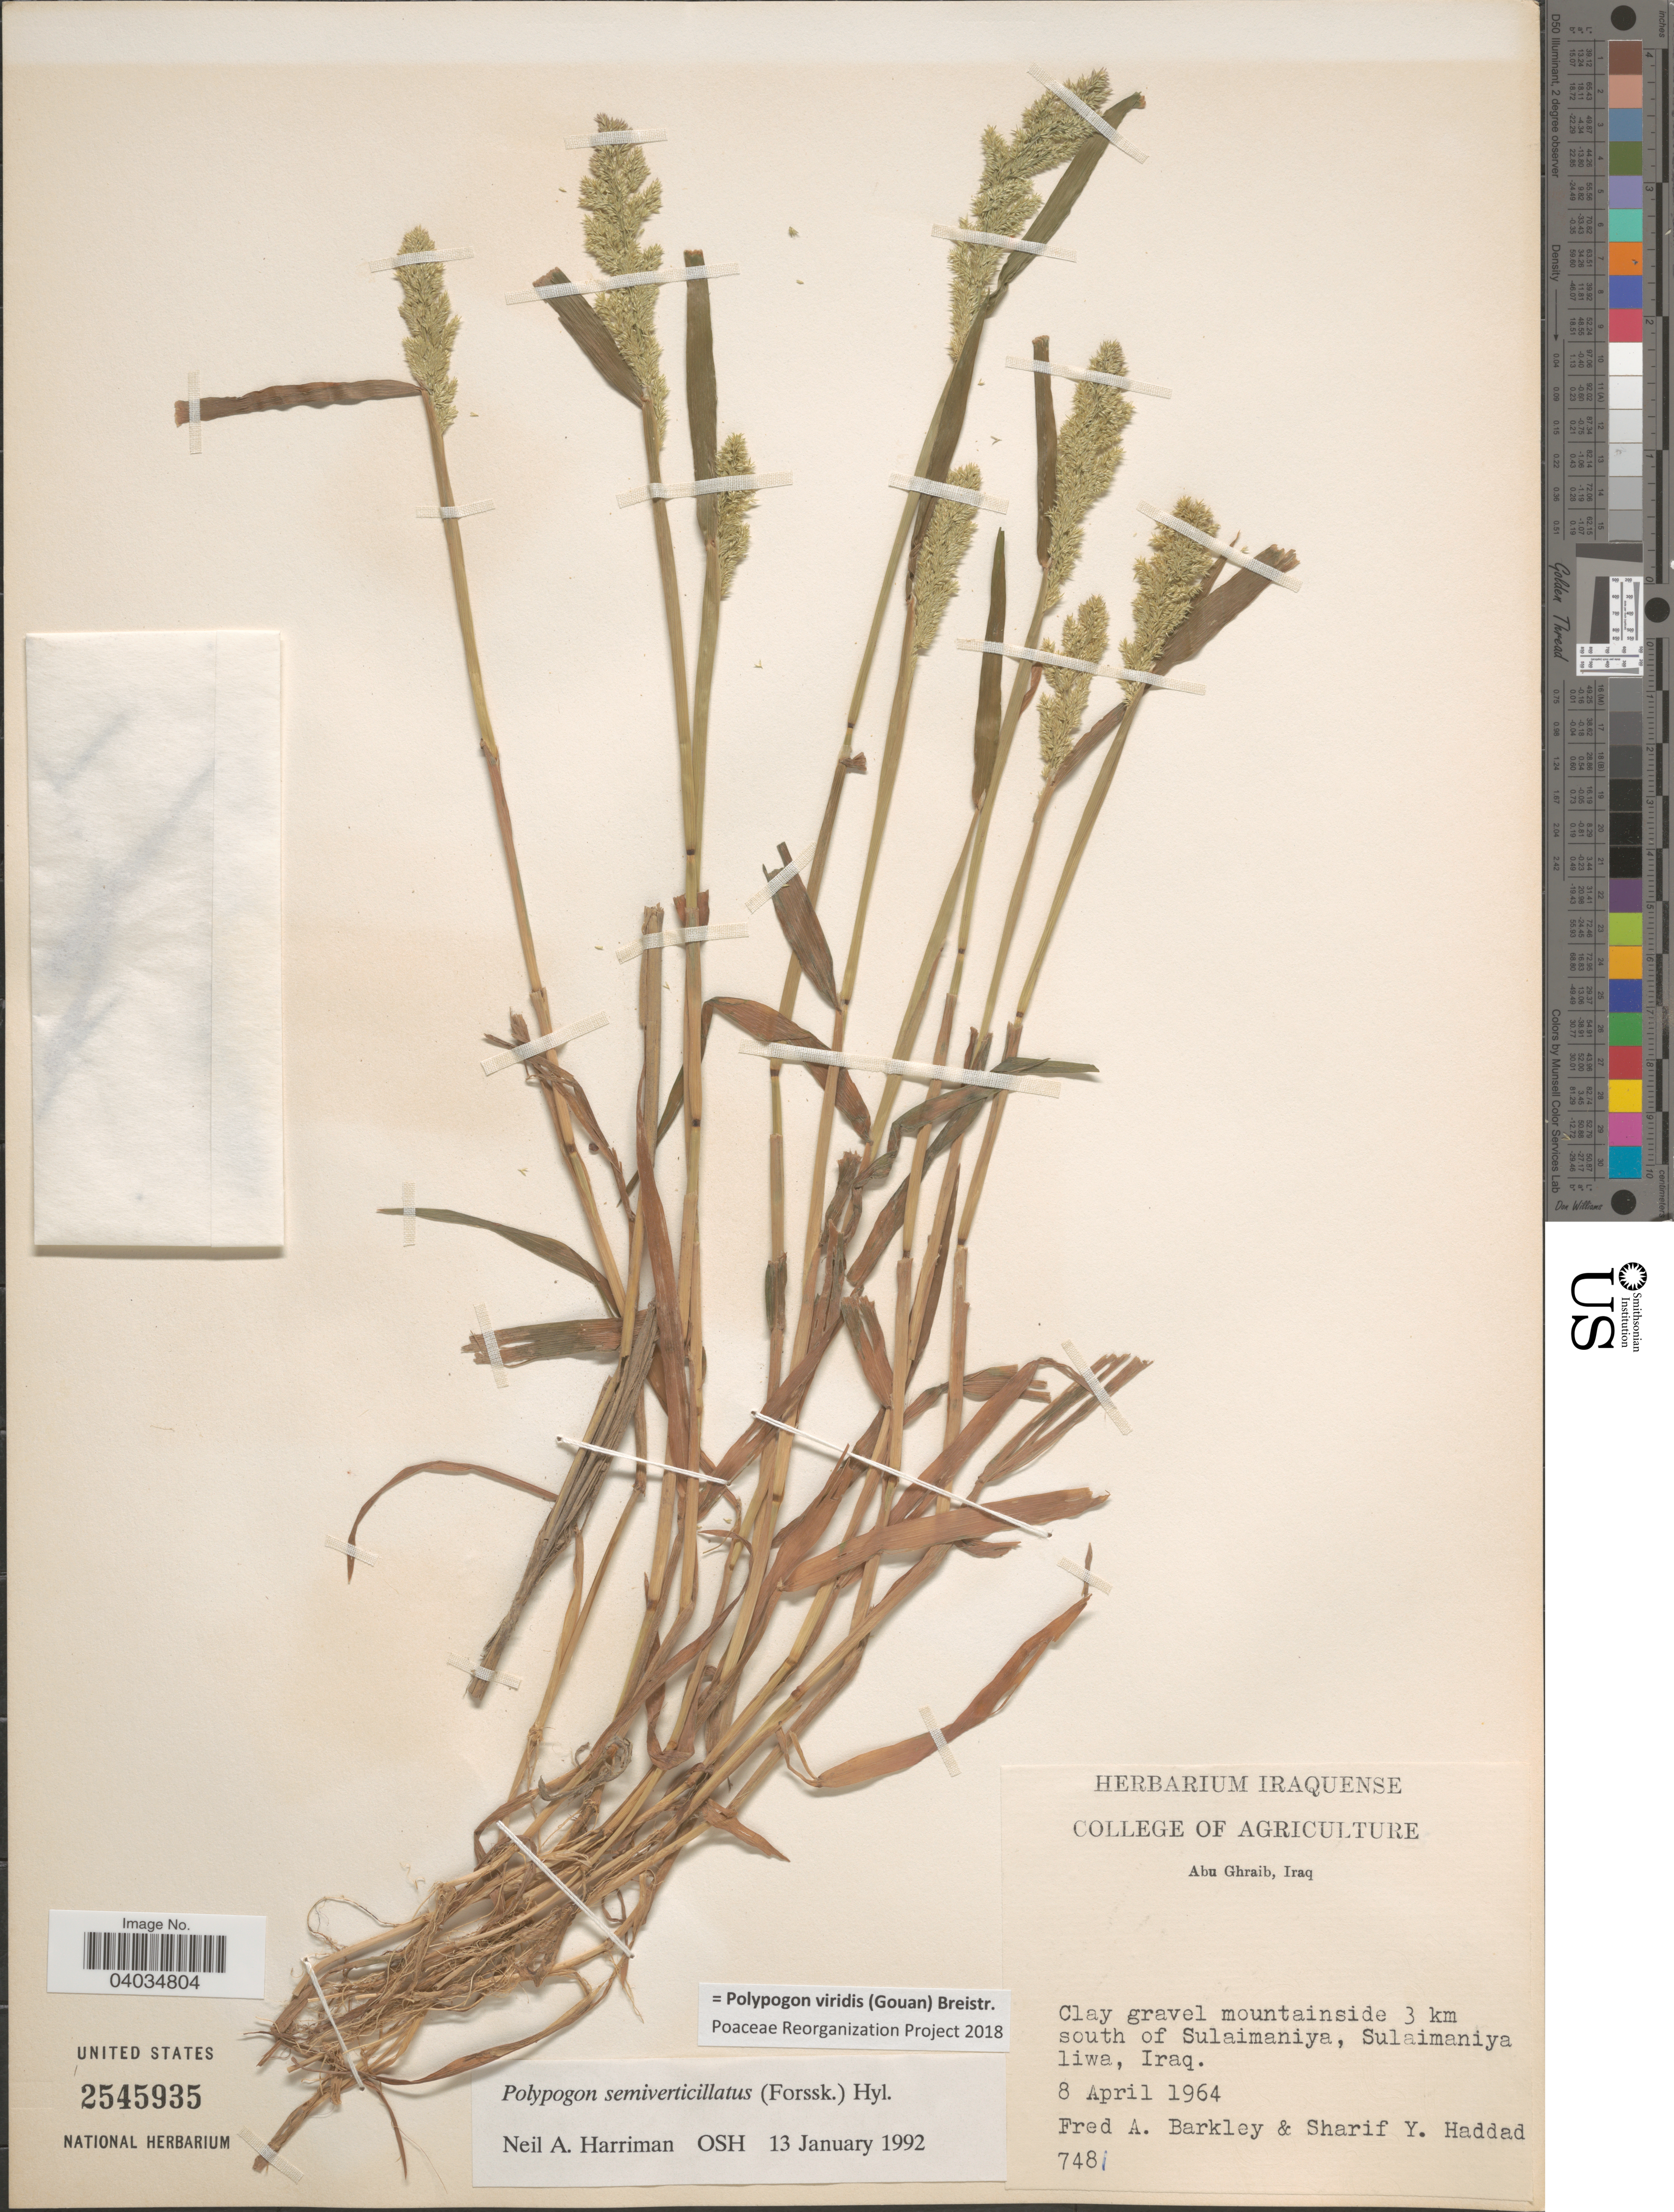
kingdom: Plantae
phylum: Tracheophyta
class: Liliopsida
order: Poales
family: Poaceae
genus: Polypogon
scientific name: Polypogon viridis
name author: (Gouan) Breistroffer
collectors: F. A. Barkley & S. Haddad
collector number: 7481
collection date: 1964-04-08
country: Iraq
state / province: As Sulaymānīyah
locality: Mountainside 3 km south of Sulaimaniya, Sulaimaniya liwa.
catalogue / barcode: US 2545935